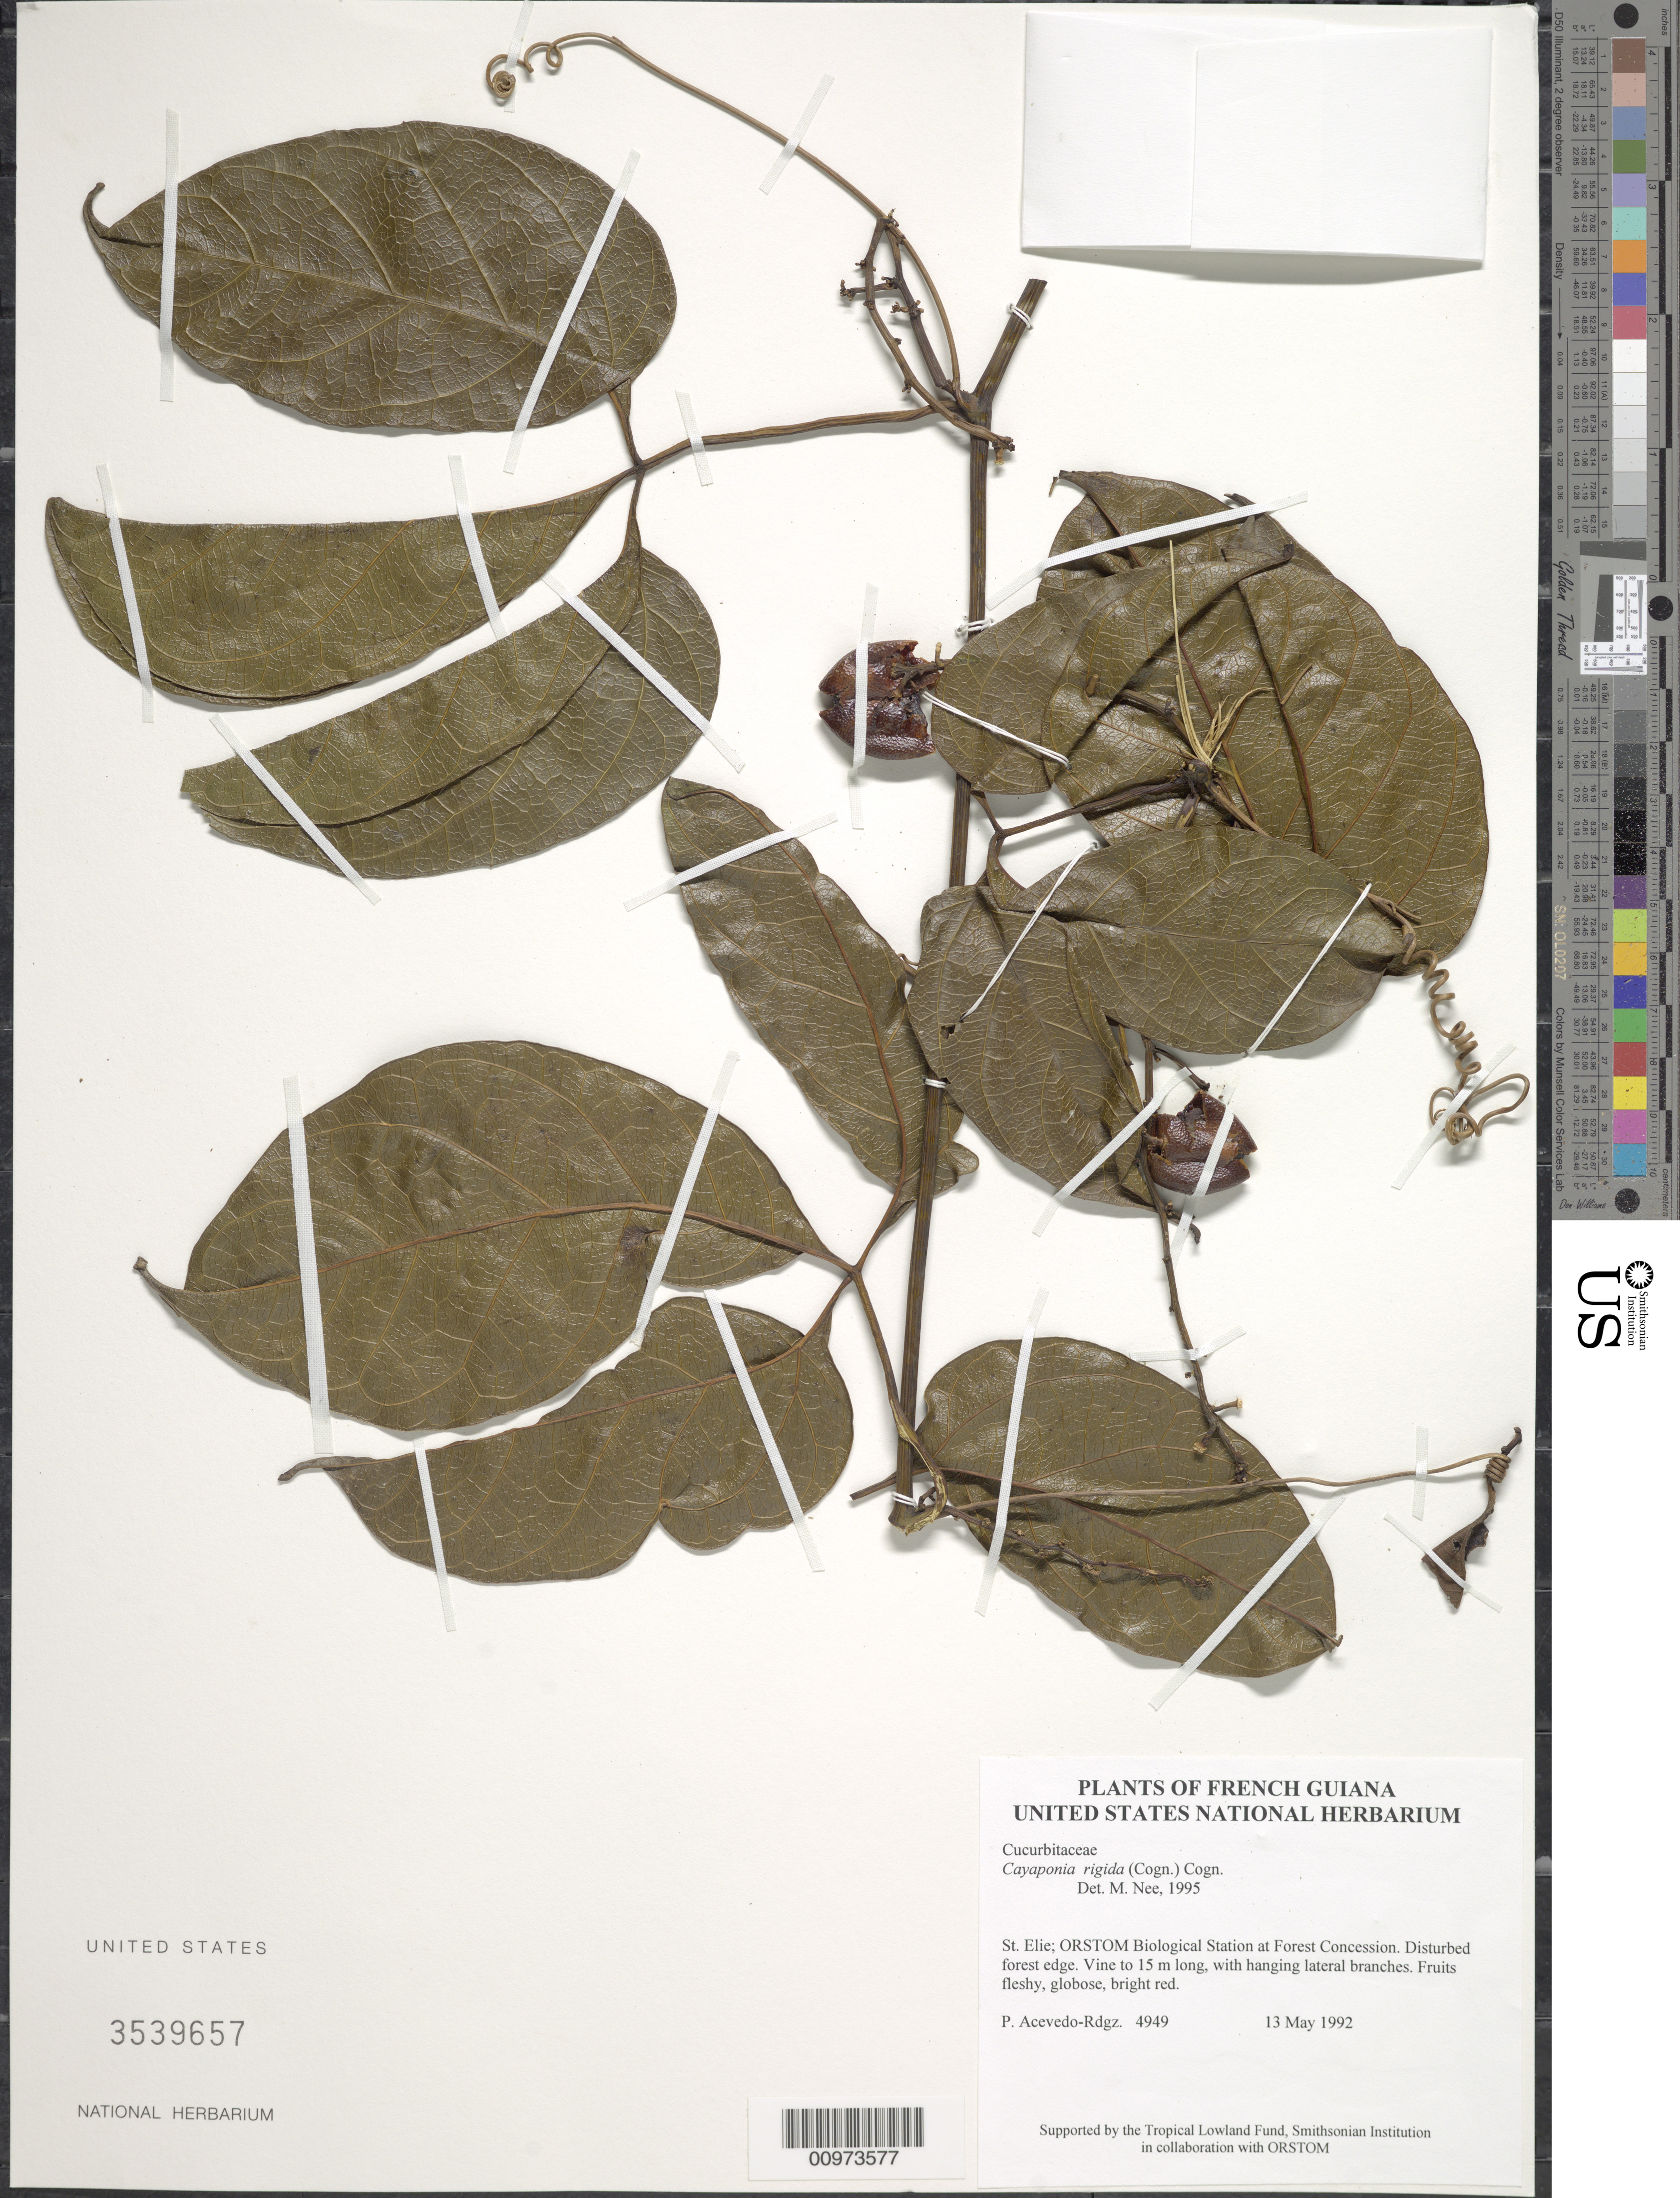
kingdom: Plantae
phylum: Tracheophyta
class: Magnoliopsida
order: Cucurbitales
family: Cucurbitaceae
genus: Cayaponia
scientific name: Cayaponia rigida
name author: (Cogn.) Cogn.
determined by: Nee, Michael H.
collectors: P. Acevedo-Rodr.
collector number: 4949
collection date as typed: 13 May 1992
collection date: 1992-05-13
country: French Guiana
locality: St. Elie; ORSTOM Biological Station at Forest Concession.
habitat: Disturbed forest edge.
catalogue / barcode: US 3539657